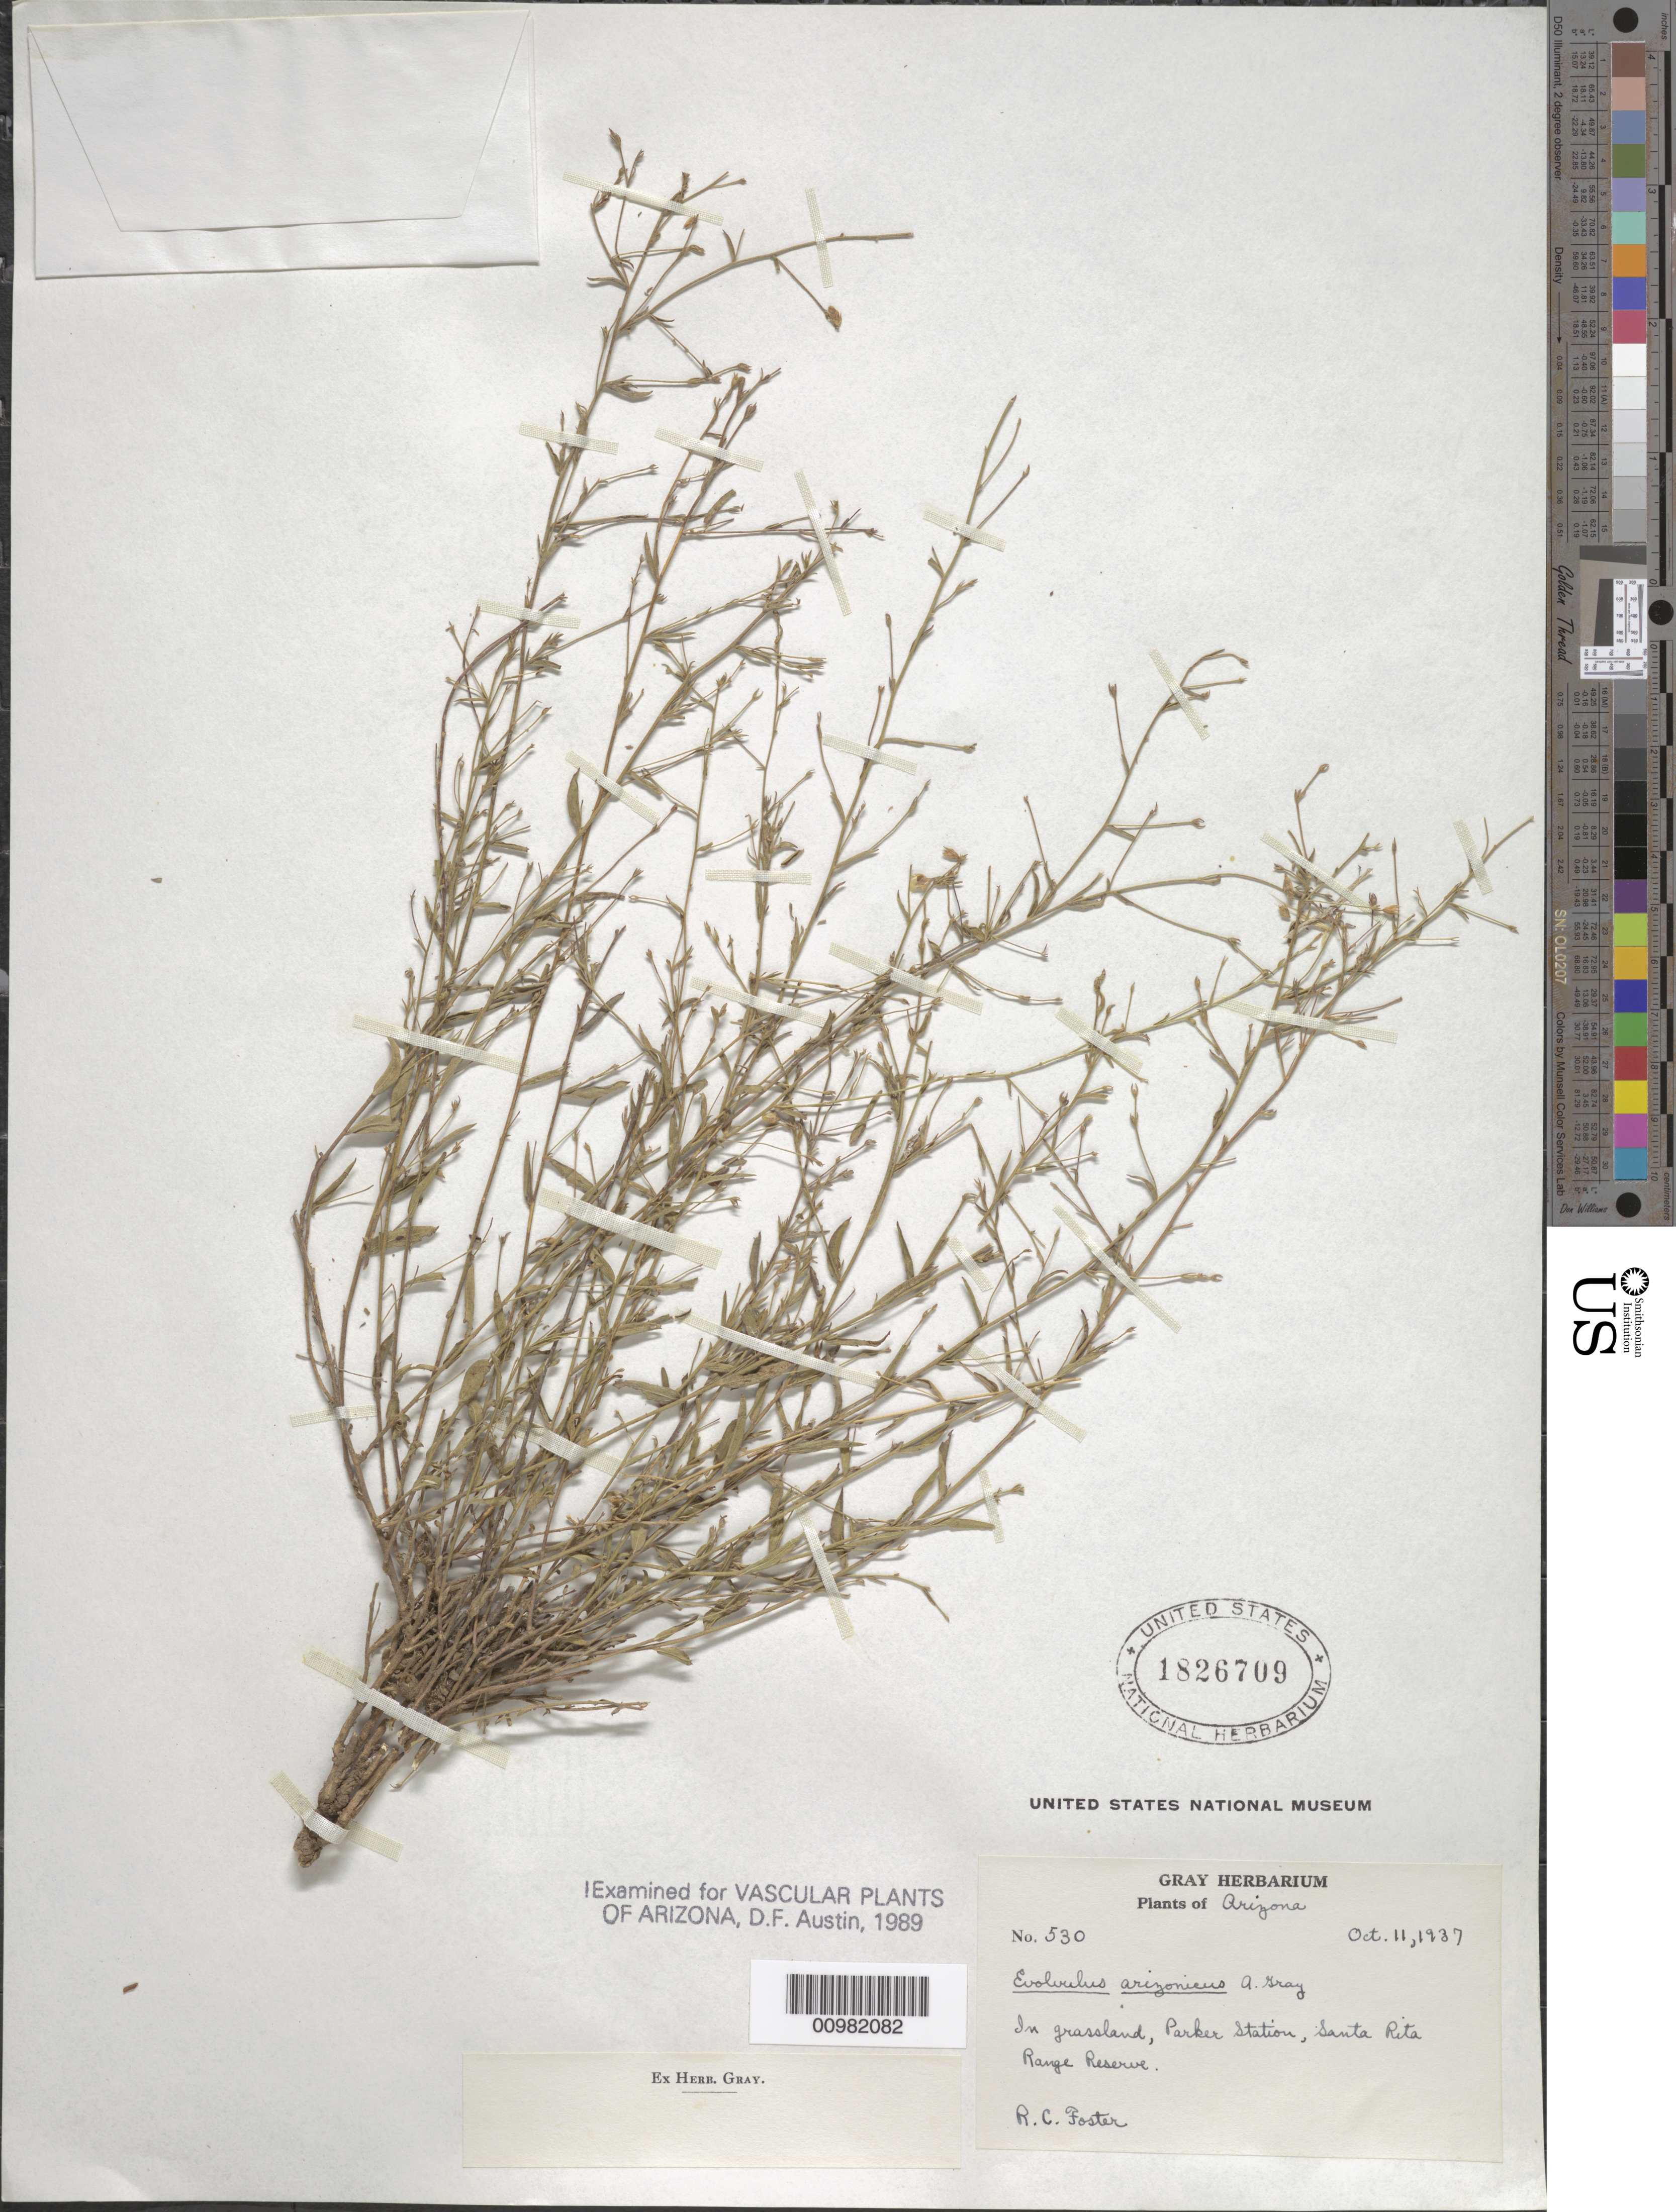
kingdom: Plantae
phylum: Tracheophyta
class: Magnoliopsida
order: Solanales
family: Convolvulaceae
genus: Evolvulus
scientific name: Evolvulus arizonicus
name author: A. Gray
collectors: R. C. Foster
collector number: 530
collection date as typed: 11 Oct 1937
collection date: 1937-10-11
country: United States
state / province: Arizona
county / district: Pima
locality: In grassland, Parker Station, Santa Rita Range Reserve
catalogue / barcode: US 1826709